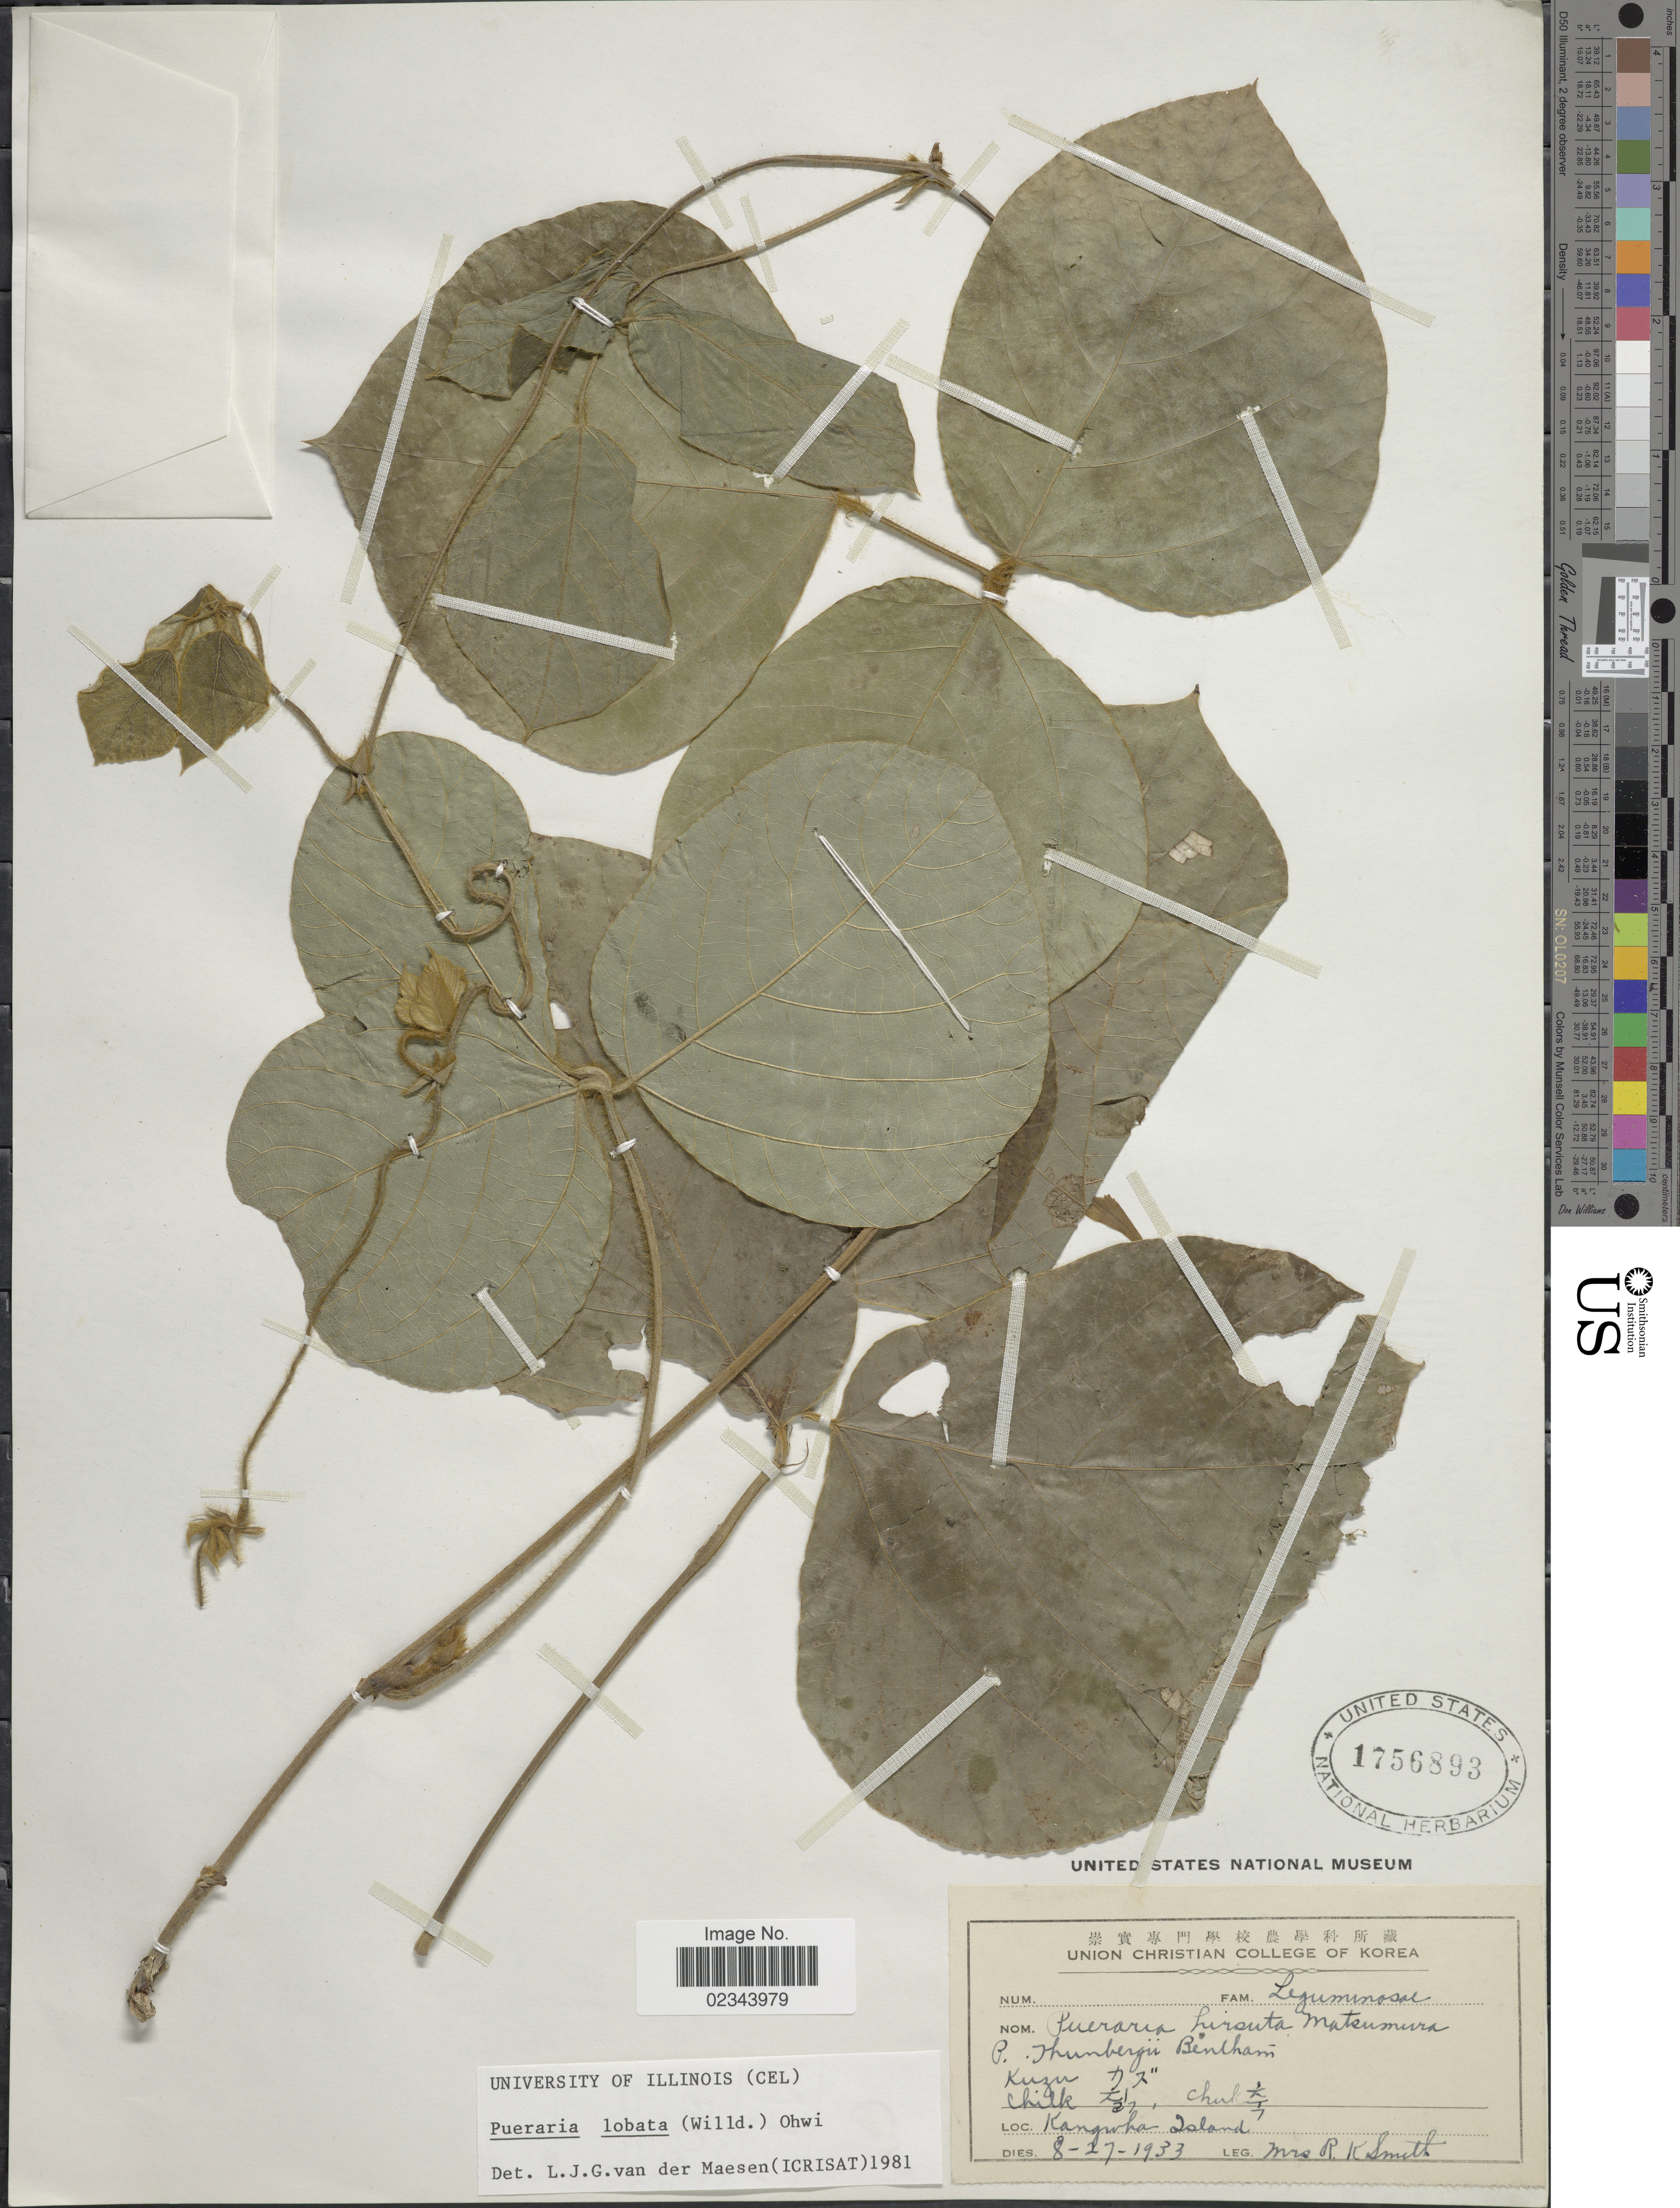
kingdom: Plantae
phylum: Tracheophyta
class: Magnoliopsida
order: Fabales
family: Fabaceae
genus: Pueraria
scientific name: Pueraria lobata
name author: (Willd.) Ohwi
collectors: R. Smith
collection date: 1933-08-27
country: South Korea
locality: Kangwha Island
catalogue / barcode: US 1756893